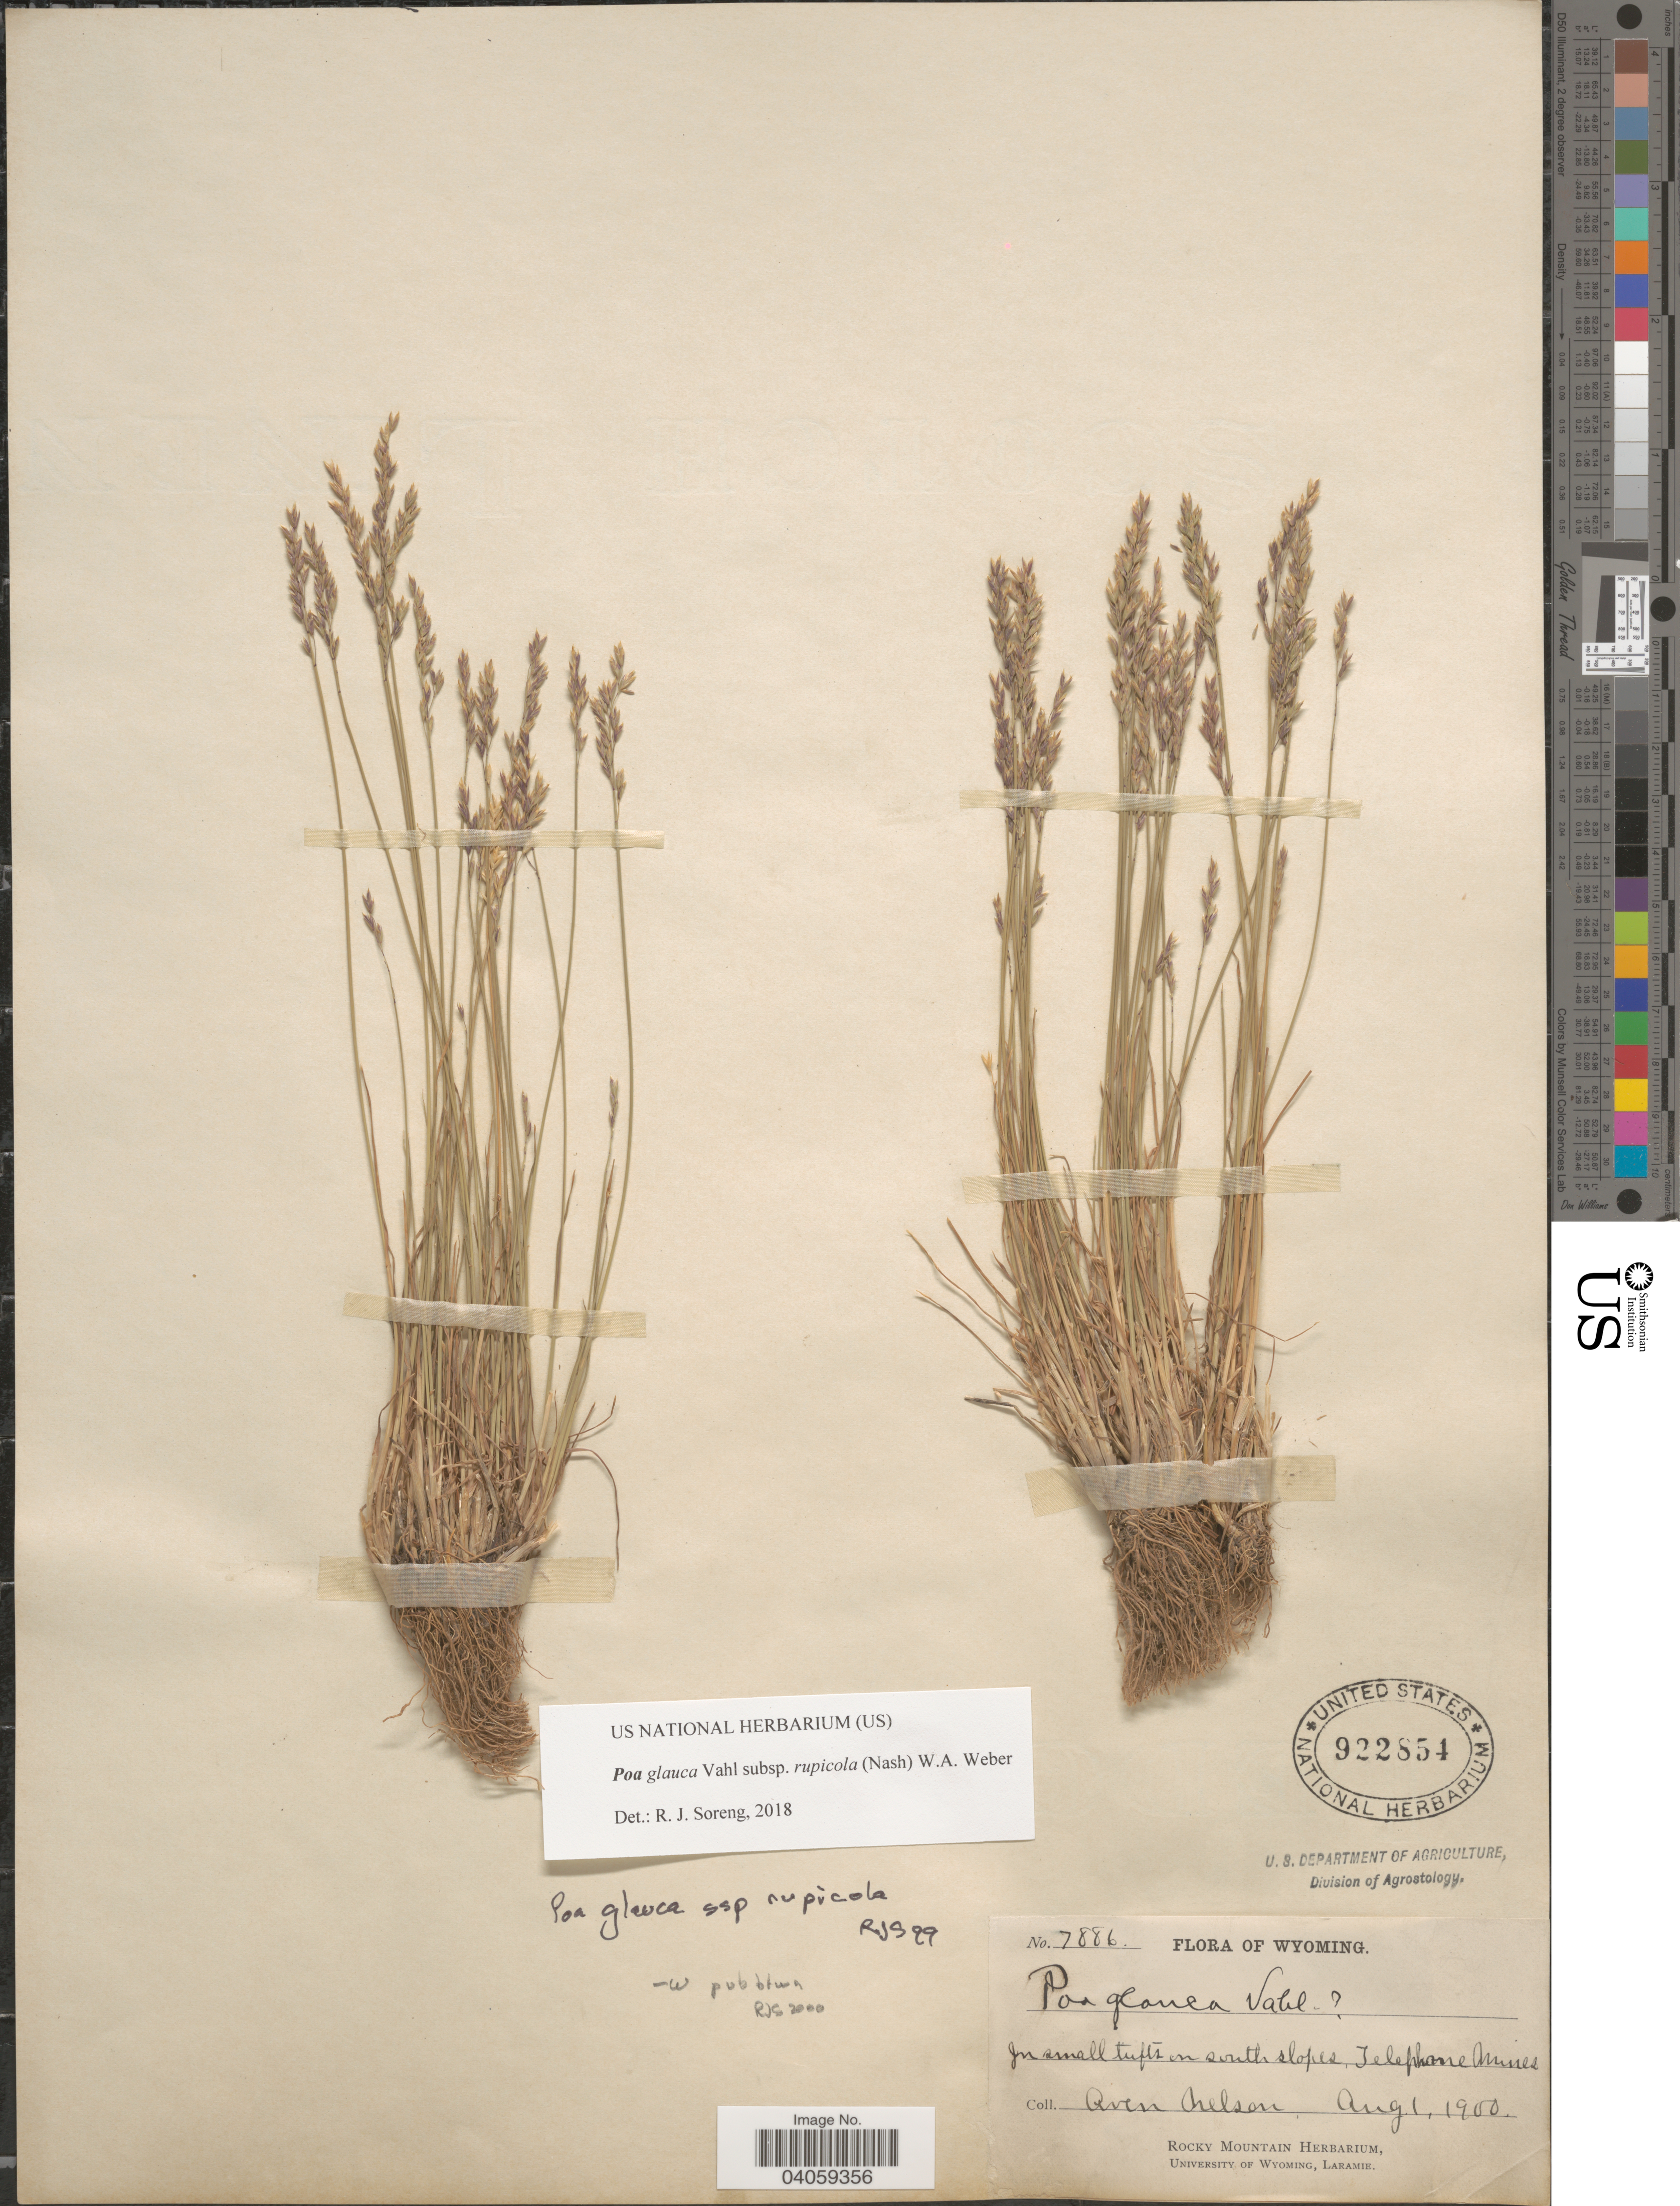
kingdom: Plantae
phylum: Tracheophyta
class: Liliopsida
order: Poales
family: Poaceae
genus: Poa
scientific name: Poa glauca subsp. rupicola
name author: (Nash) W.A. Weber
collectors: A. Nelson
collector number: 7886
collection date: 1900-08-01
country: United States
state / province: Wyoming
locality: On south slopes, Telephone Mines.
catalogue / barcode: US 922854